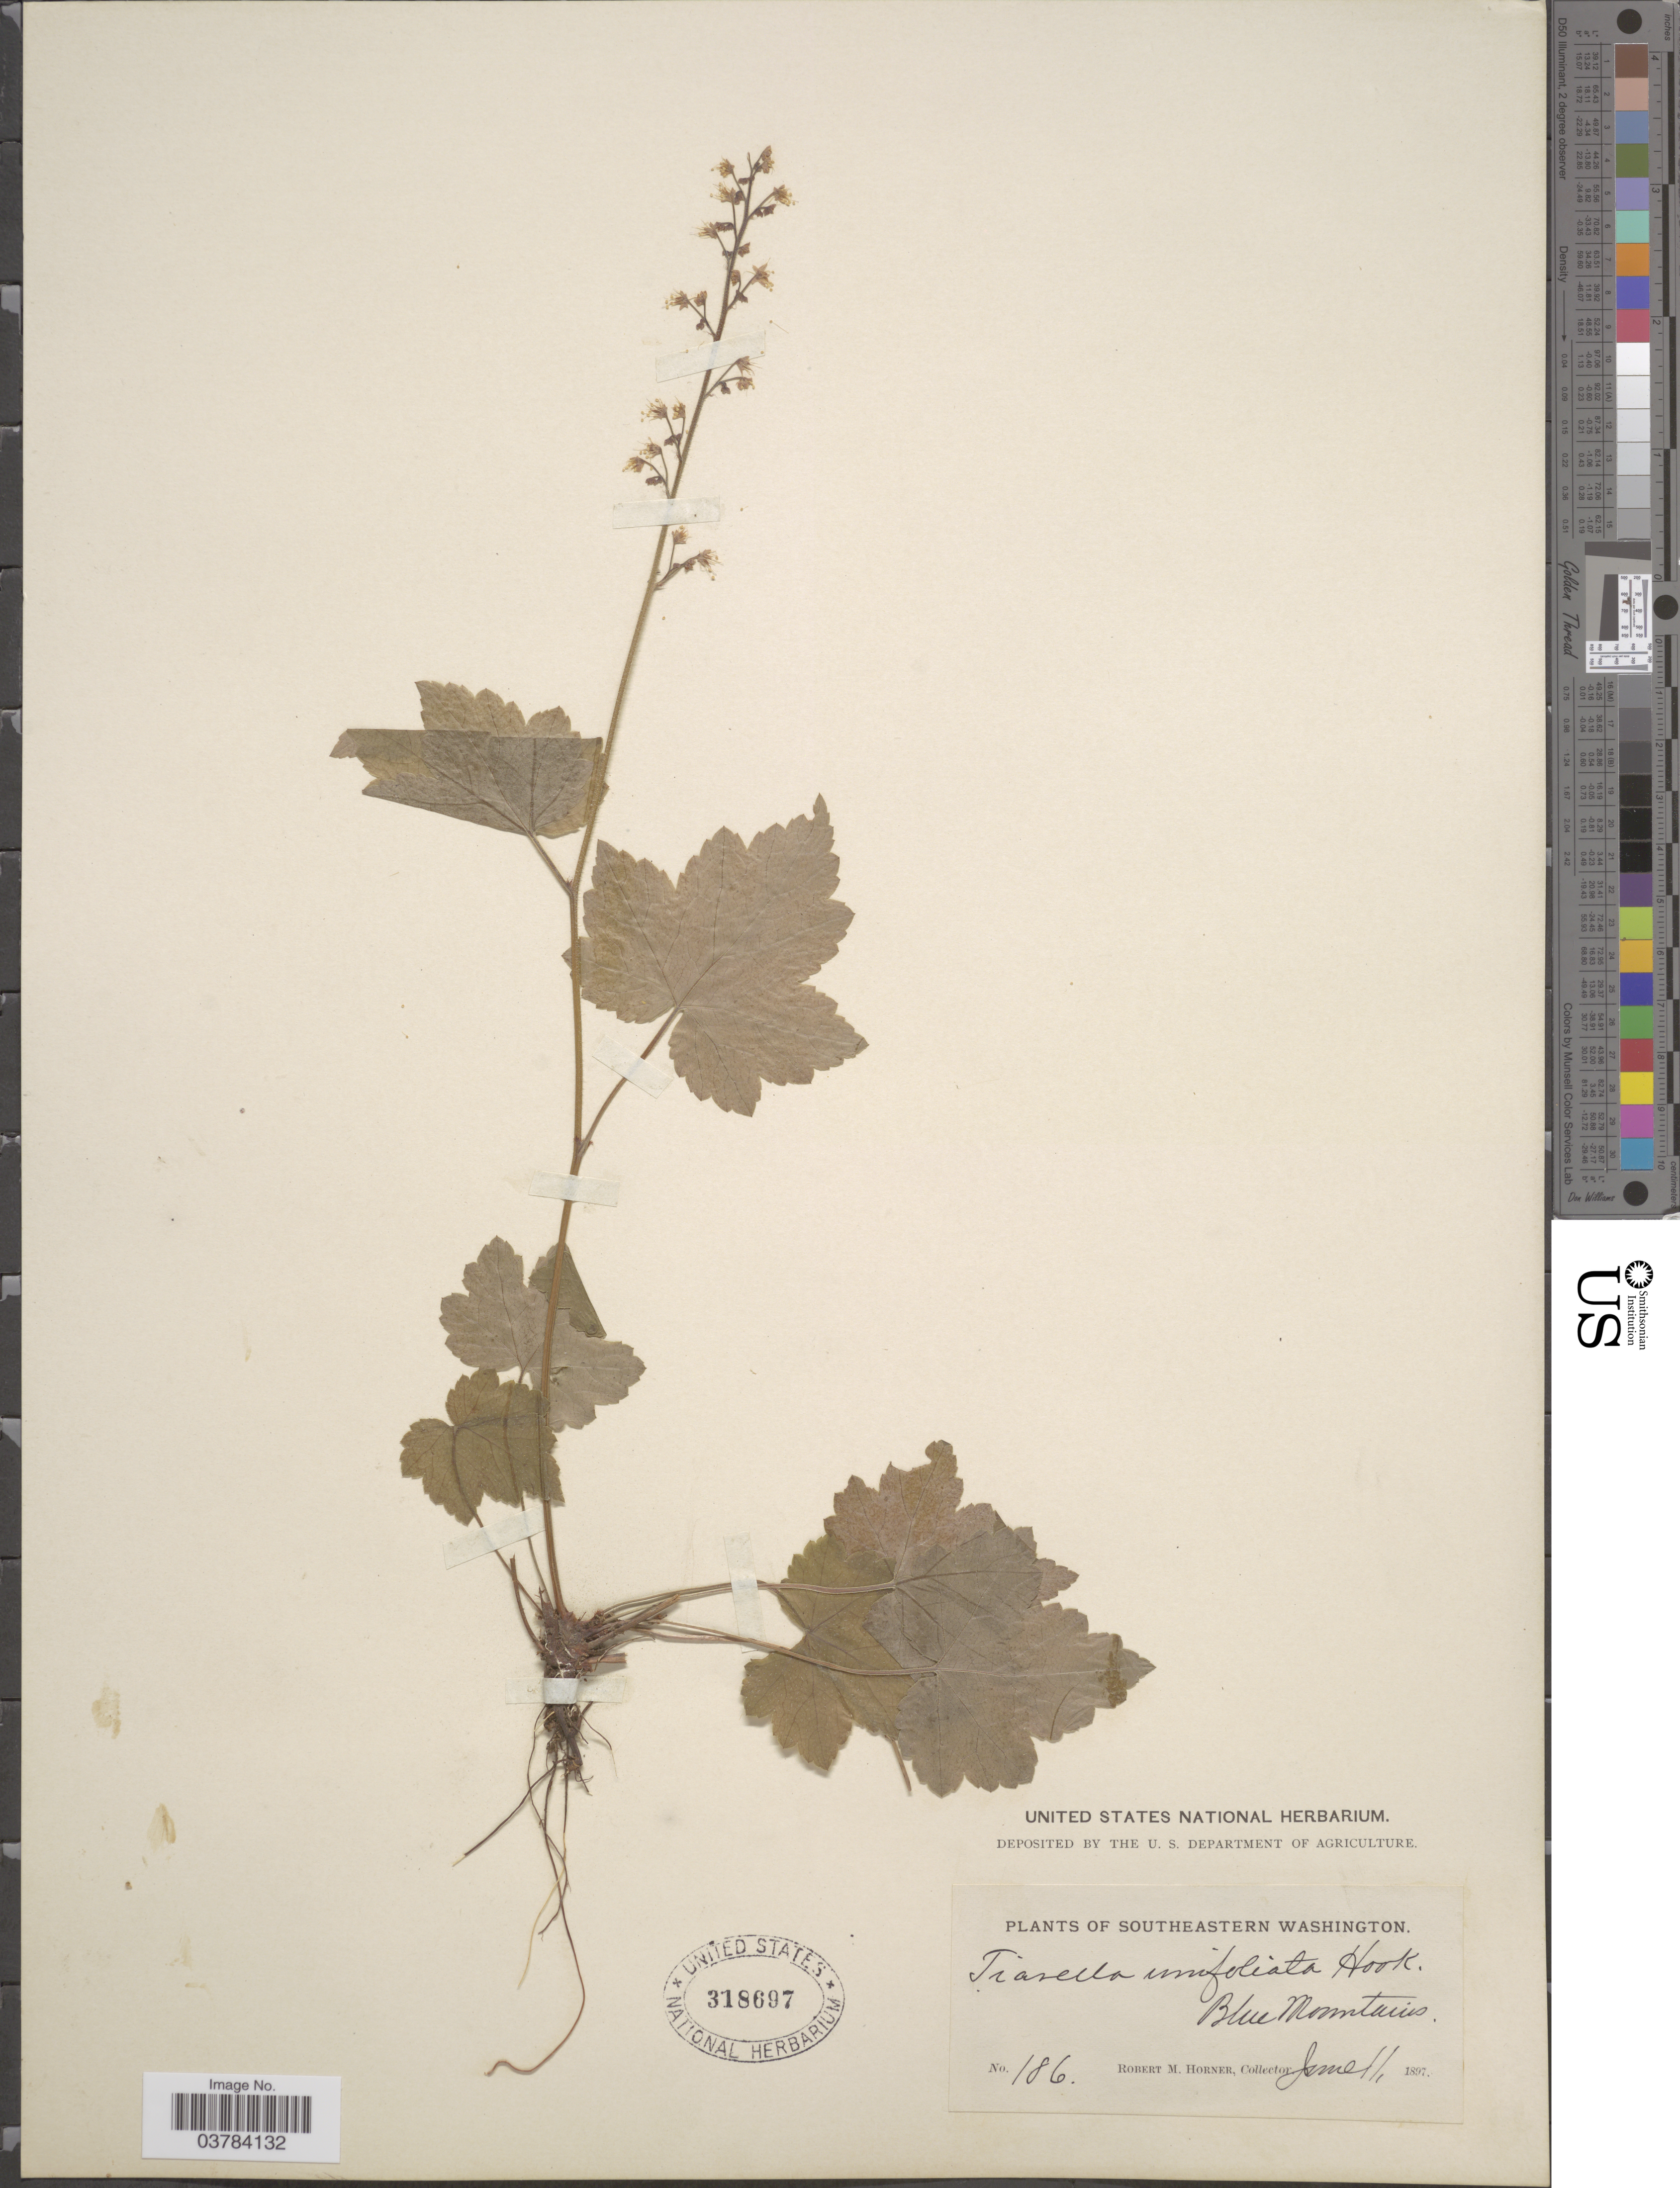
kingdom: Plantae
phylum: Tracheophyta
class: Magnoliopsida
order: Saxifragales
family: Saxifragaceae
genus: Tiarella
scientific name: Tiarella unifoliata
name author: Hook.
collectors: R. Horner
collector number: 186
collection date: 1897-06-11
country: United States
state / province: Washington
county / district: Clallam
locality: Southeastern Washington. Blue Mountains.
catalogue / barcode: US 318697